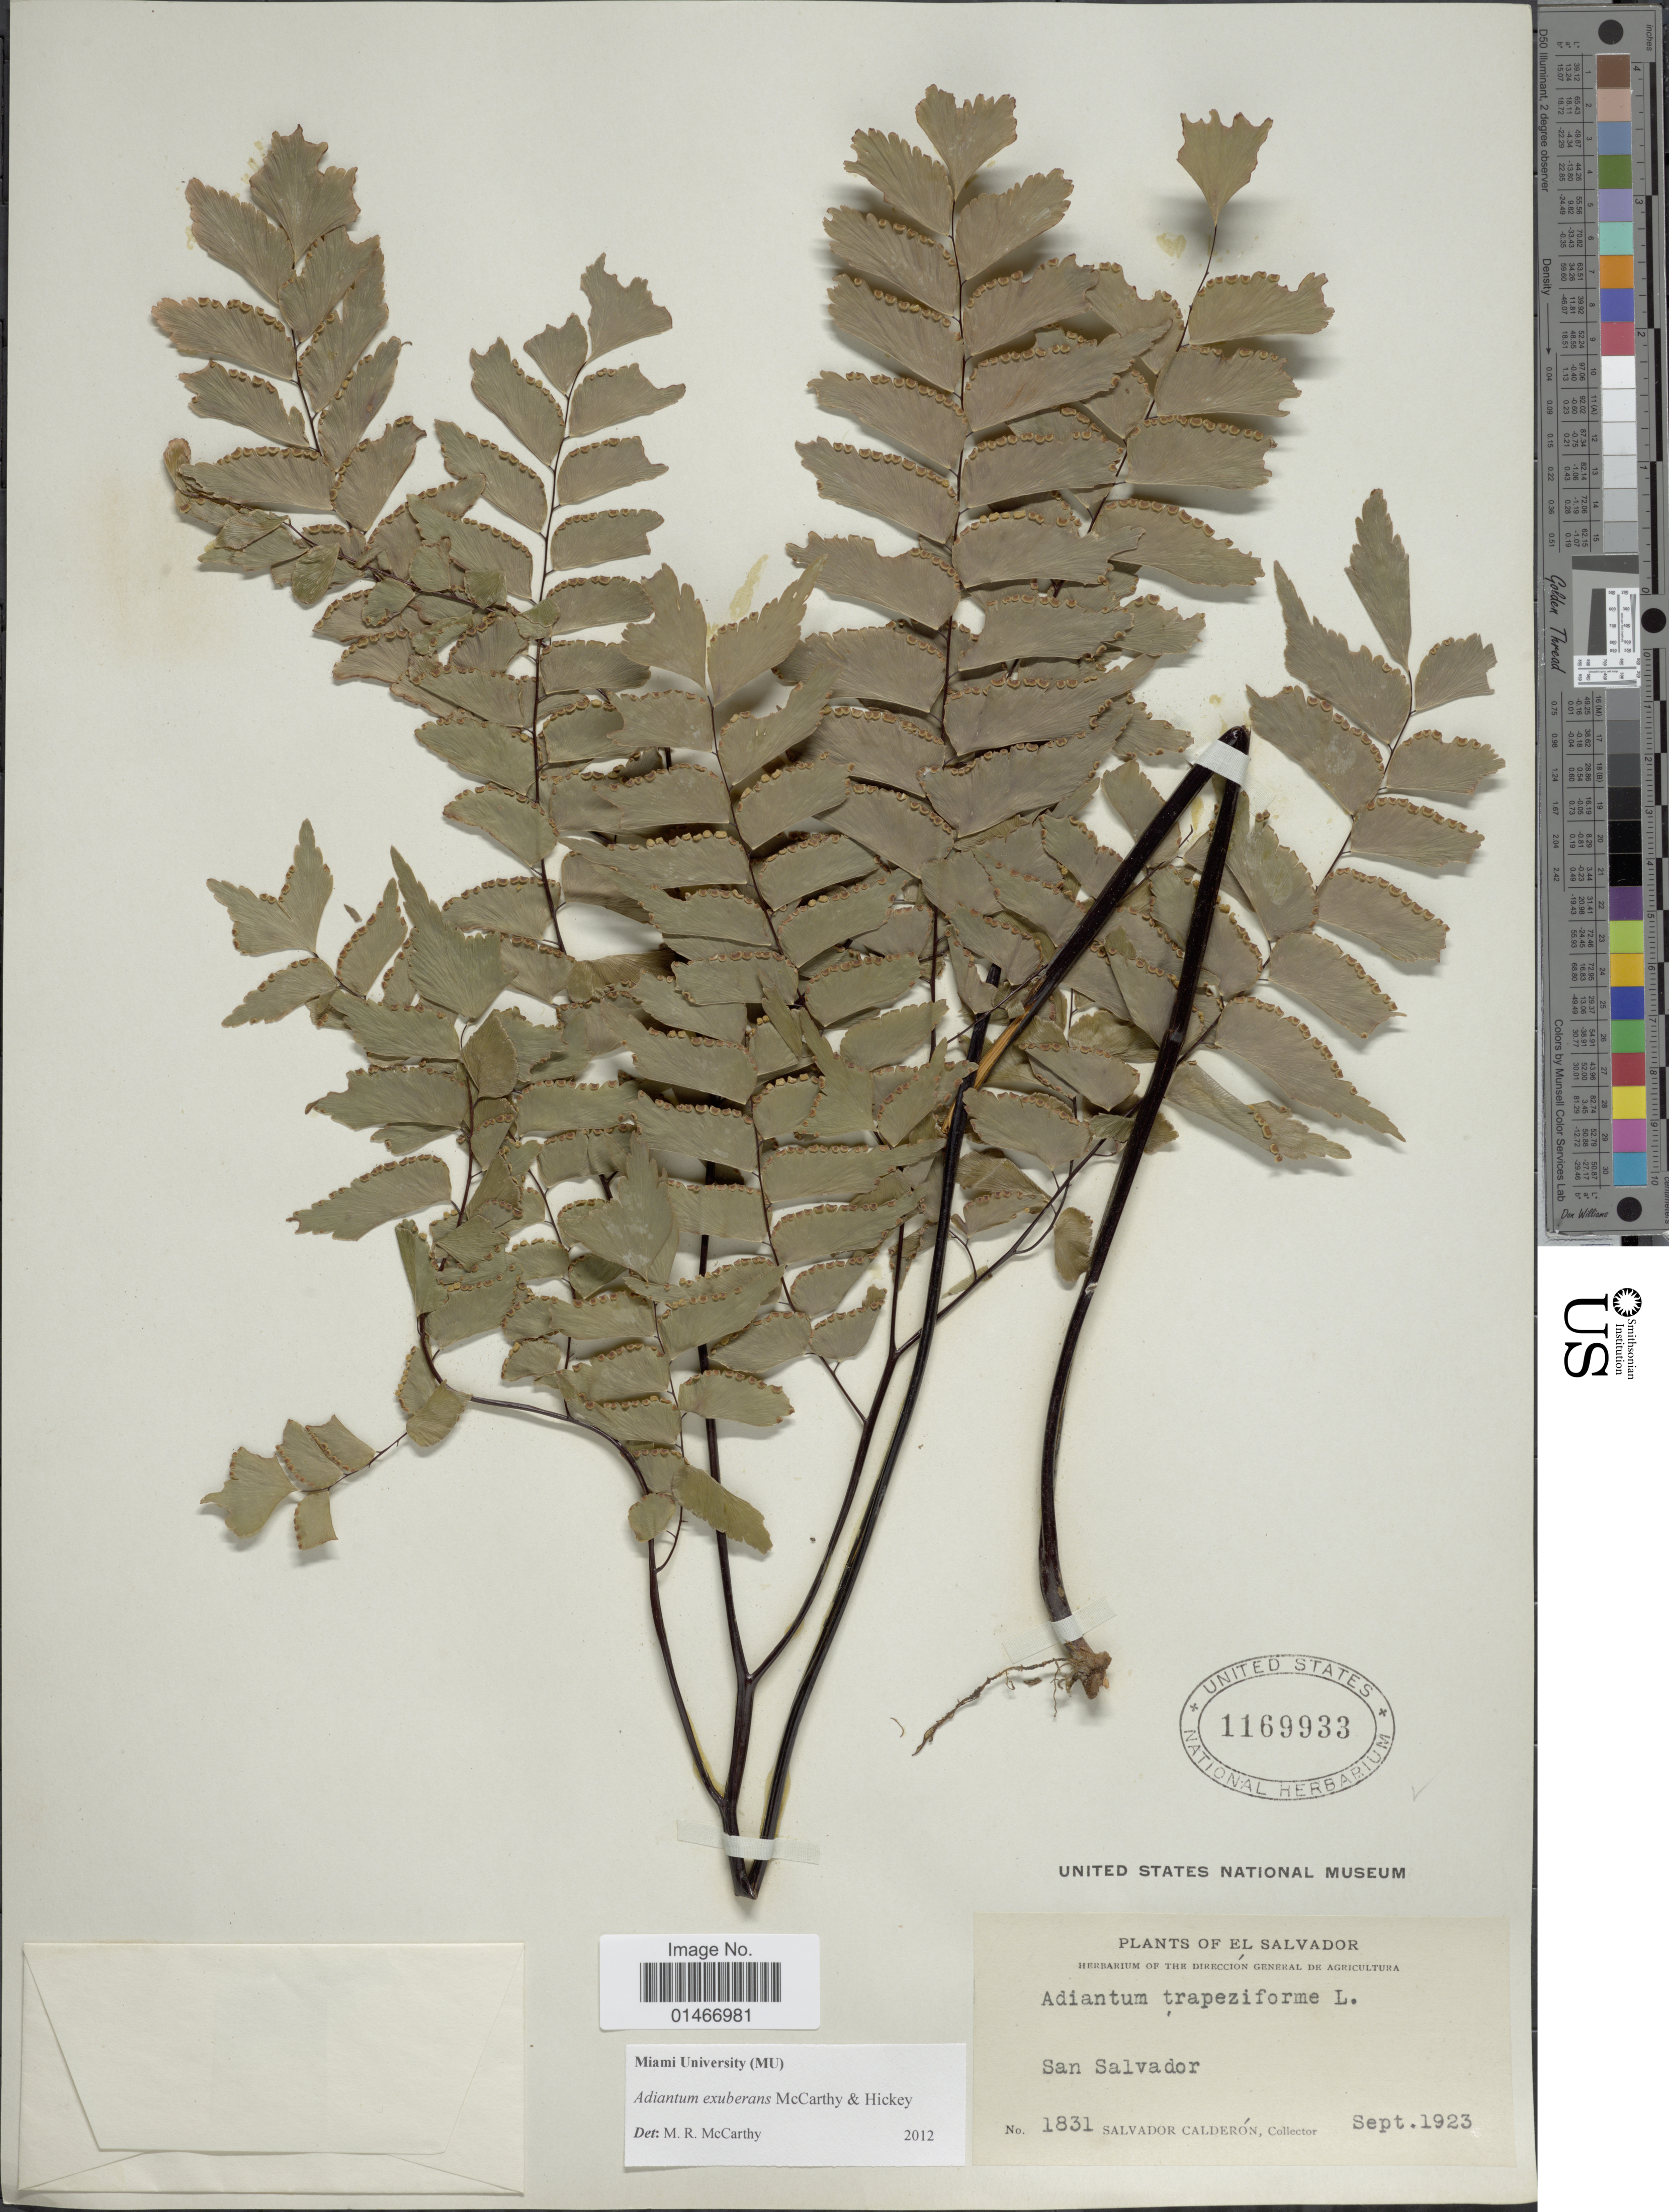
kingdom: Plantae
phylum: Tracheophyta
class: Polypodiopsida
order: Polypodiales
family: Pteridaceae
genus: Adiantum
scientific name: Adiantum exuberans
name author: M.R. McCarthy & Hickey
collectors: S. Calderón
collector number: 1831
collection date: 1923-09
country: El Salvador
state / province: San Salvador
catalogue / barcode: US 1169933